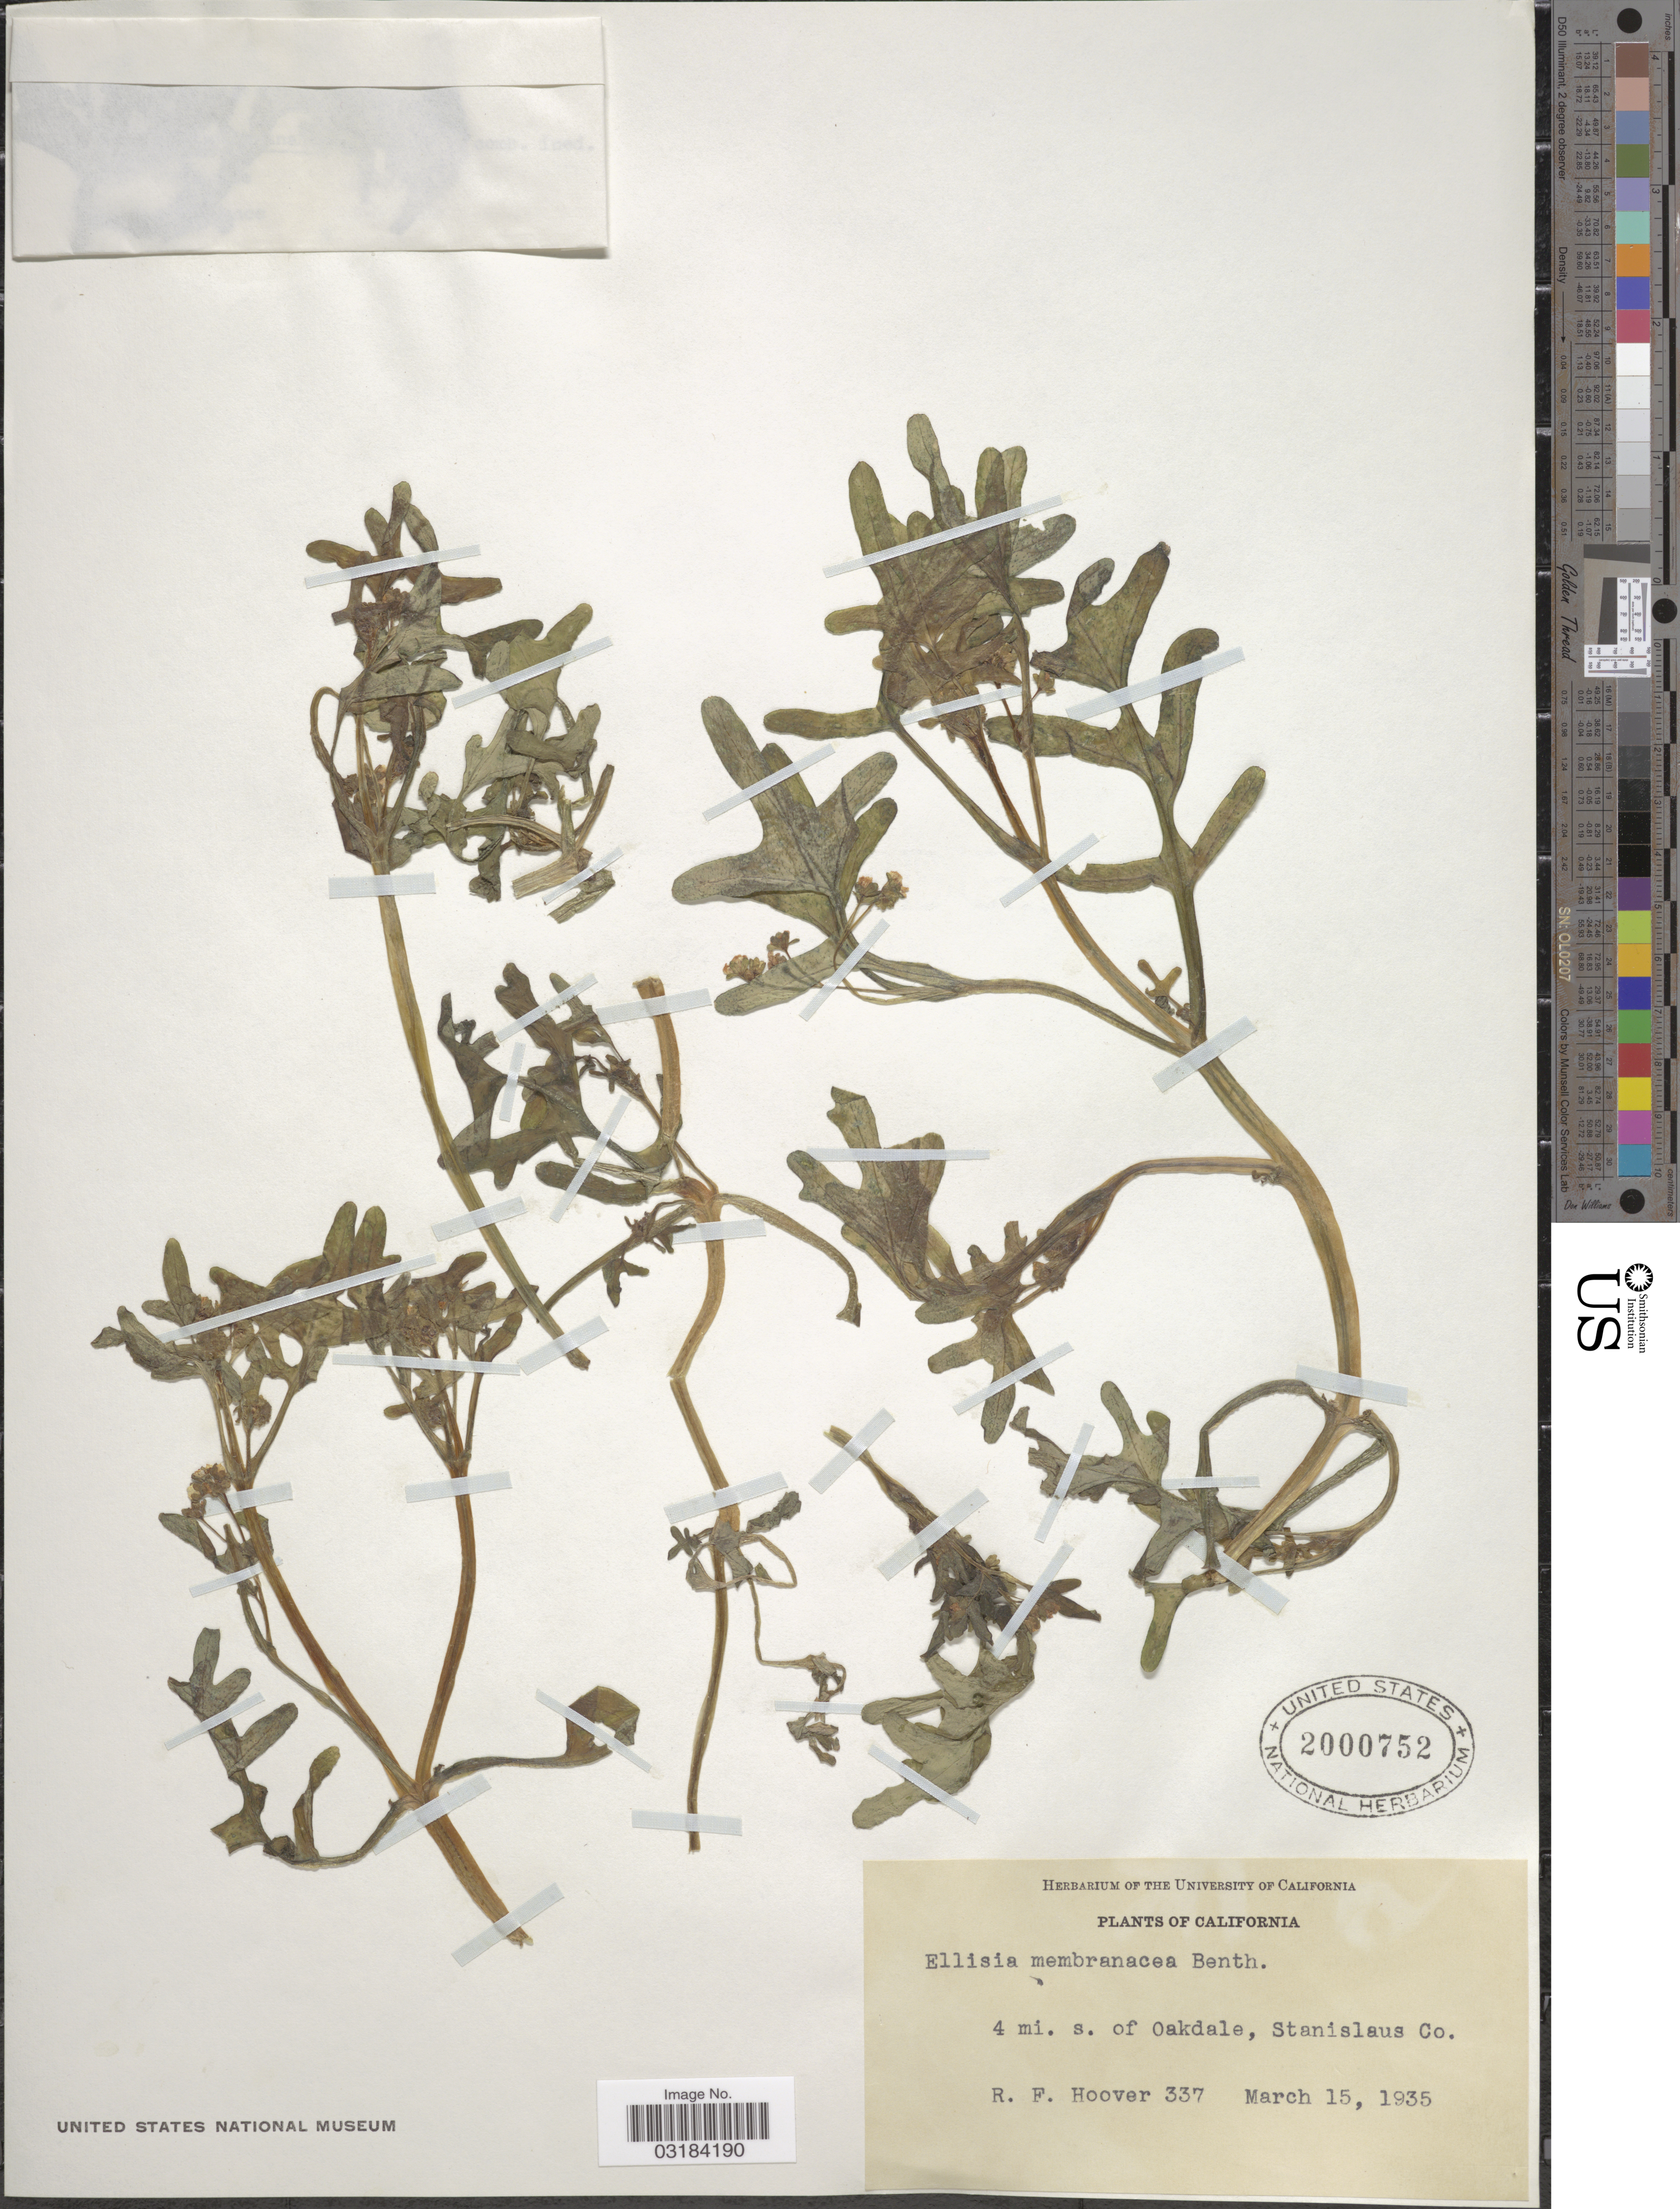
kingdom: Plantae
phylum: Tracheophyta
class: Magnoliopsida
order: Boraginales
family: Hydrophyllaceae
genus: Pholistoma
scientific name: Pholistoma membranaceum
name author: (Benth.) Constance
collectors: R. F. Hoover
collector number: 337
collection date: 1935-03-15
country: United States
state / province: California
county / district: Stanislaus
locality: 4 mi. s. of Oakdale, Stanislaus Co.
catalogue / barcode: US 2000752